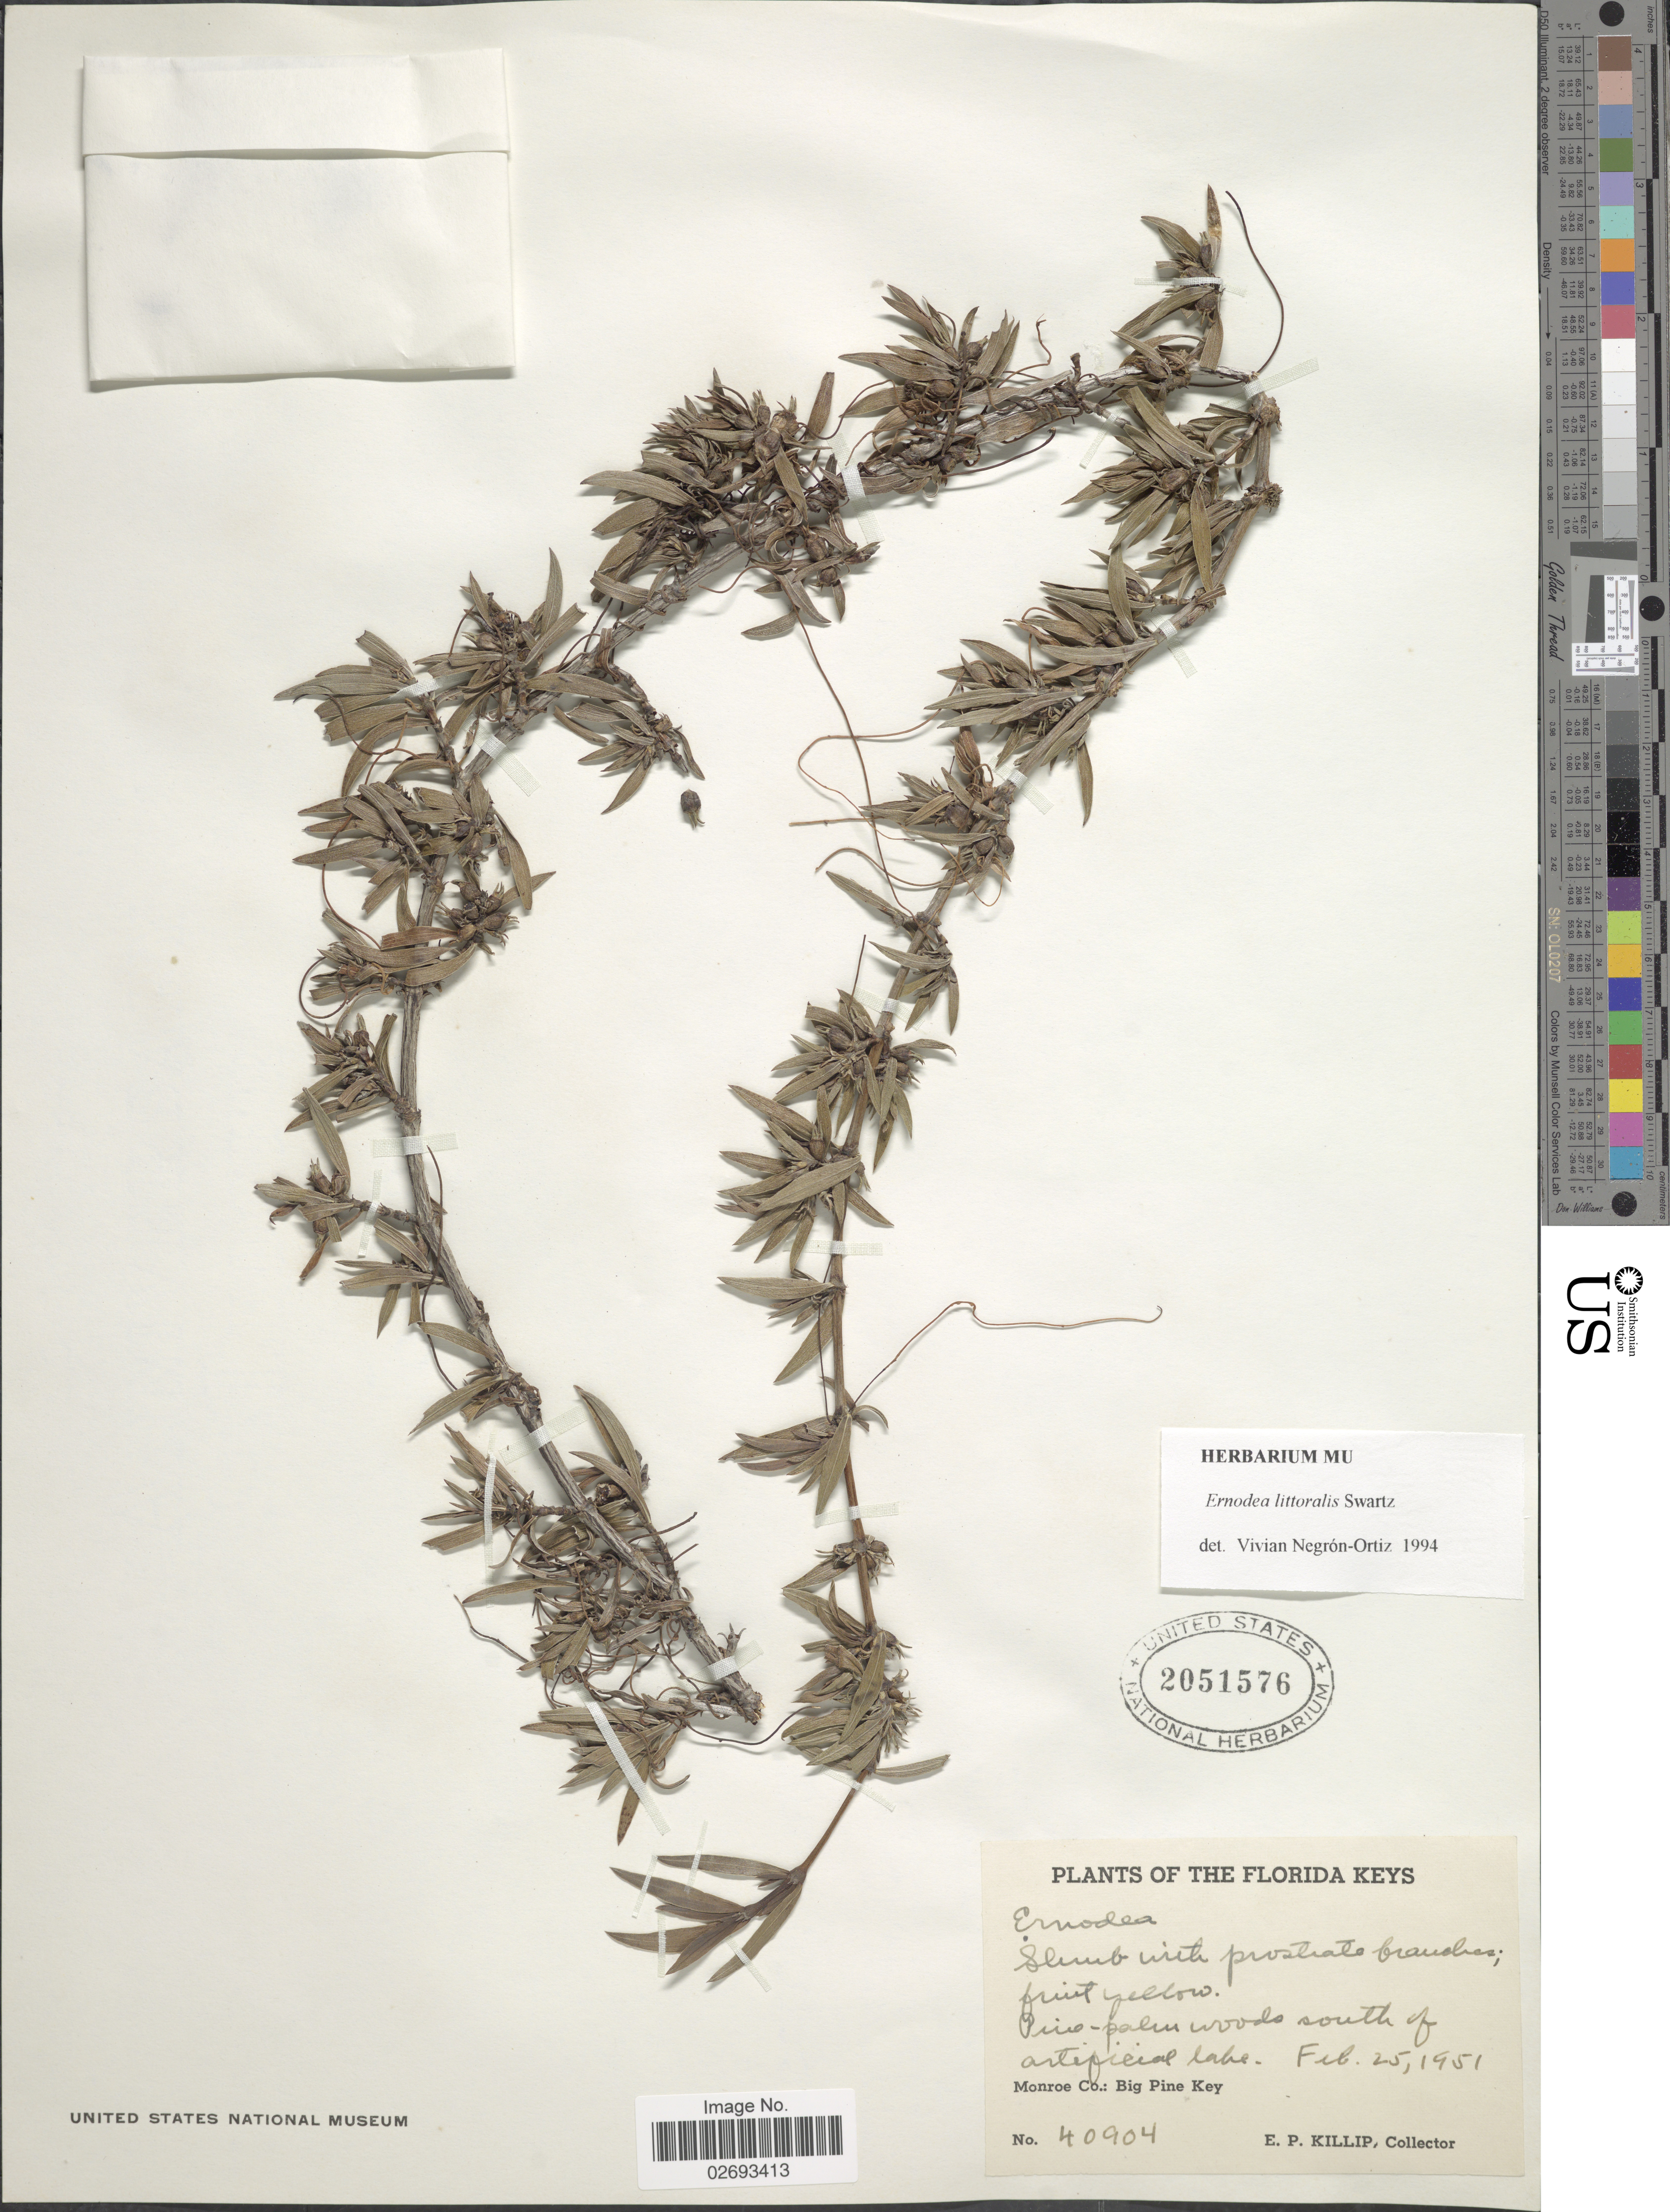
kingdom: Plantae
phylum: Tracheophyta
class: Magnoliopsida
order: Gentianales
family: Rubiaceae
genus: Ernodea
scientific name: Ernodea littoralis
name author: Sw.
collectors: E. P. Killip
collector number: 40904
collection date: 1951-02-25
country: United States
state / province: Florida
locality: Florida Keys. Woods south of artificial lake. Monroe Co.: Big Pine Key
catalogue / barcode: US 2051576